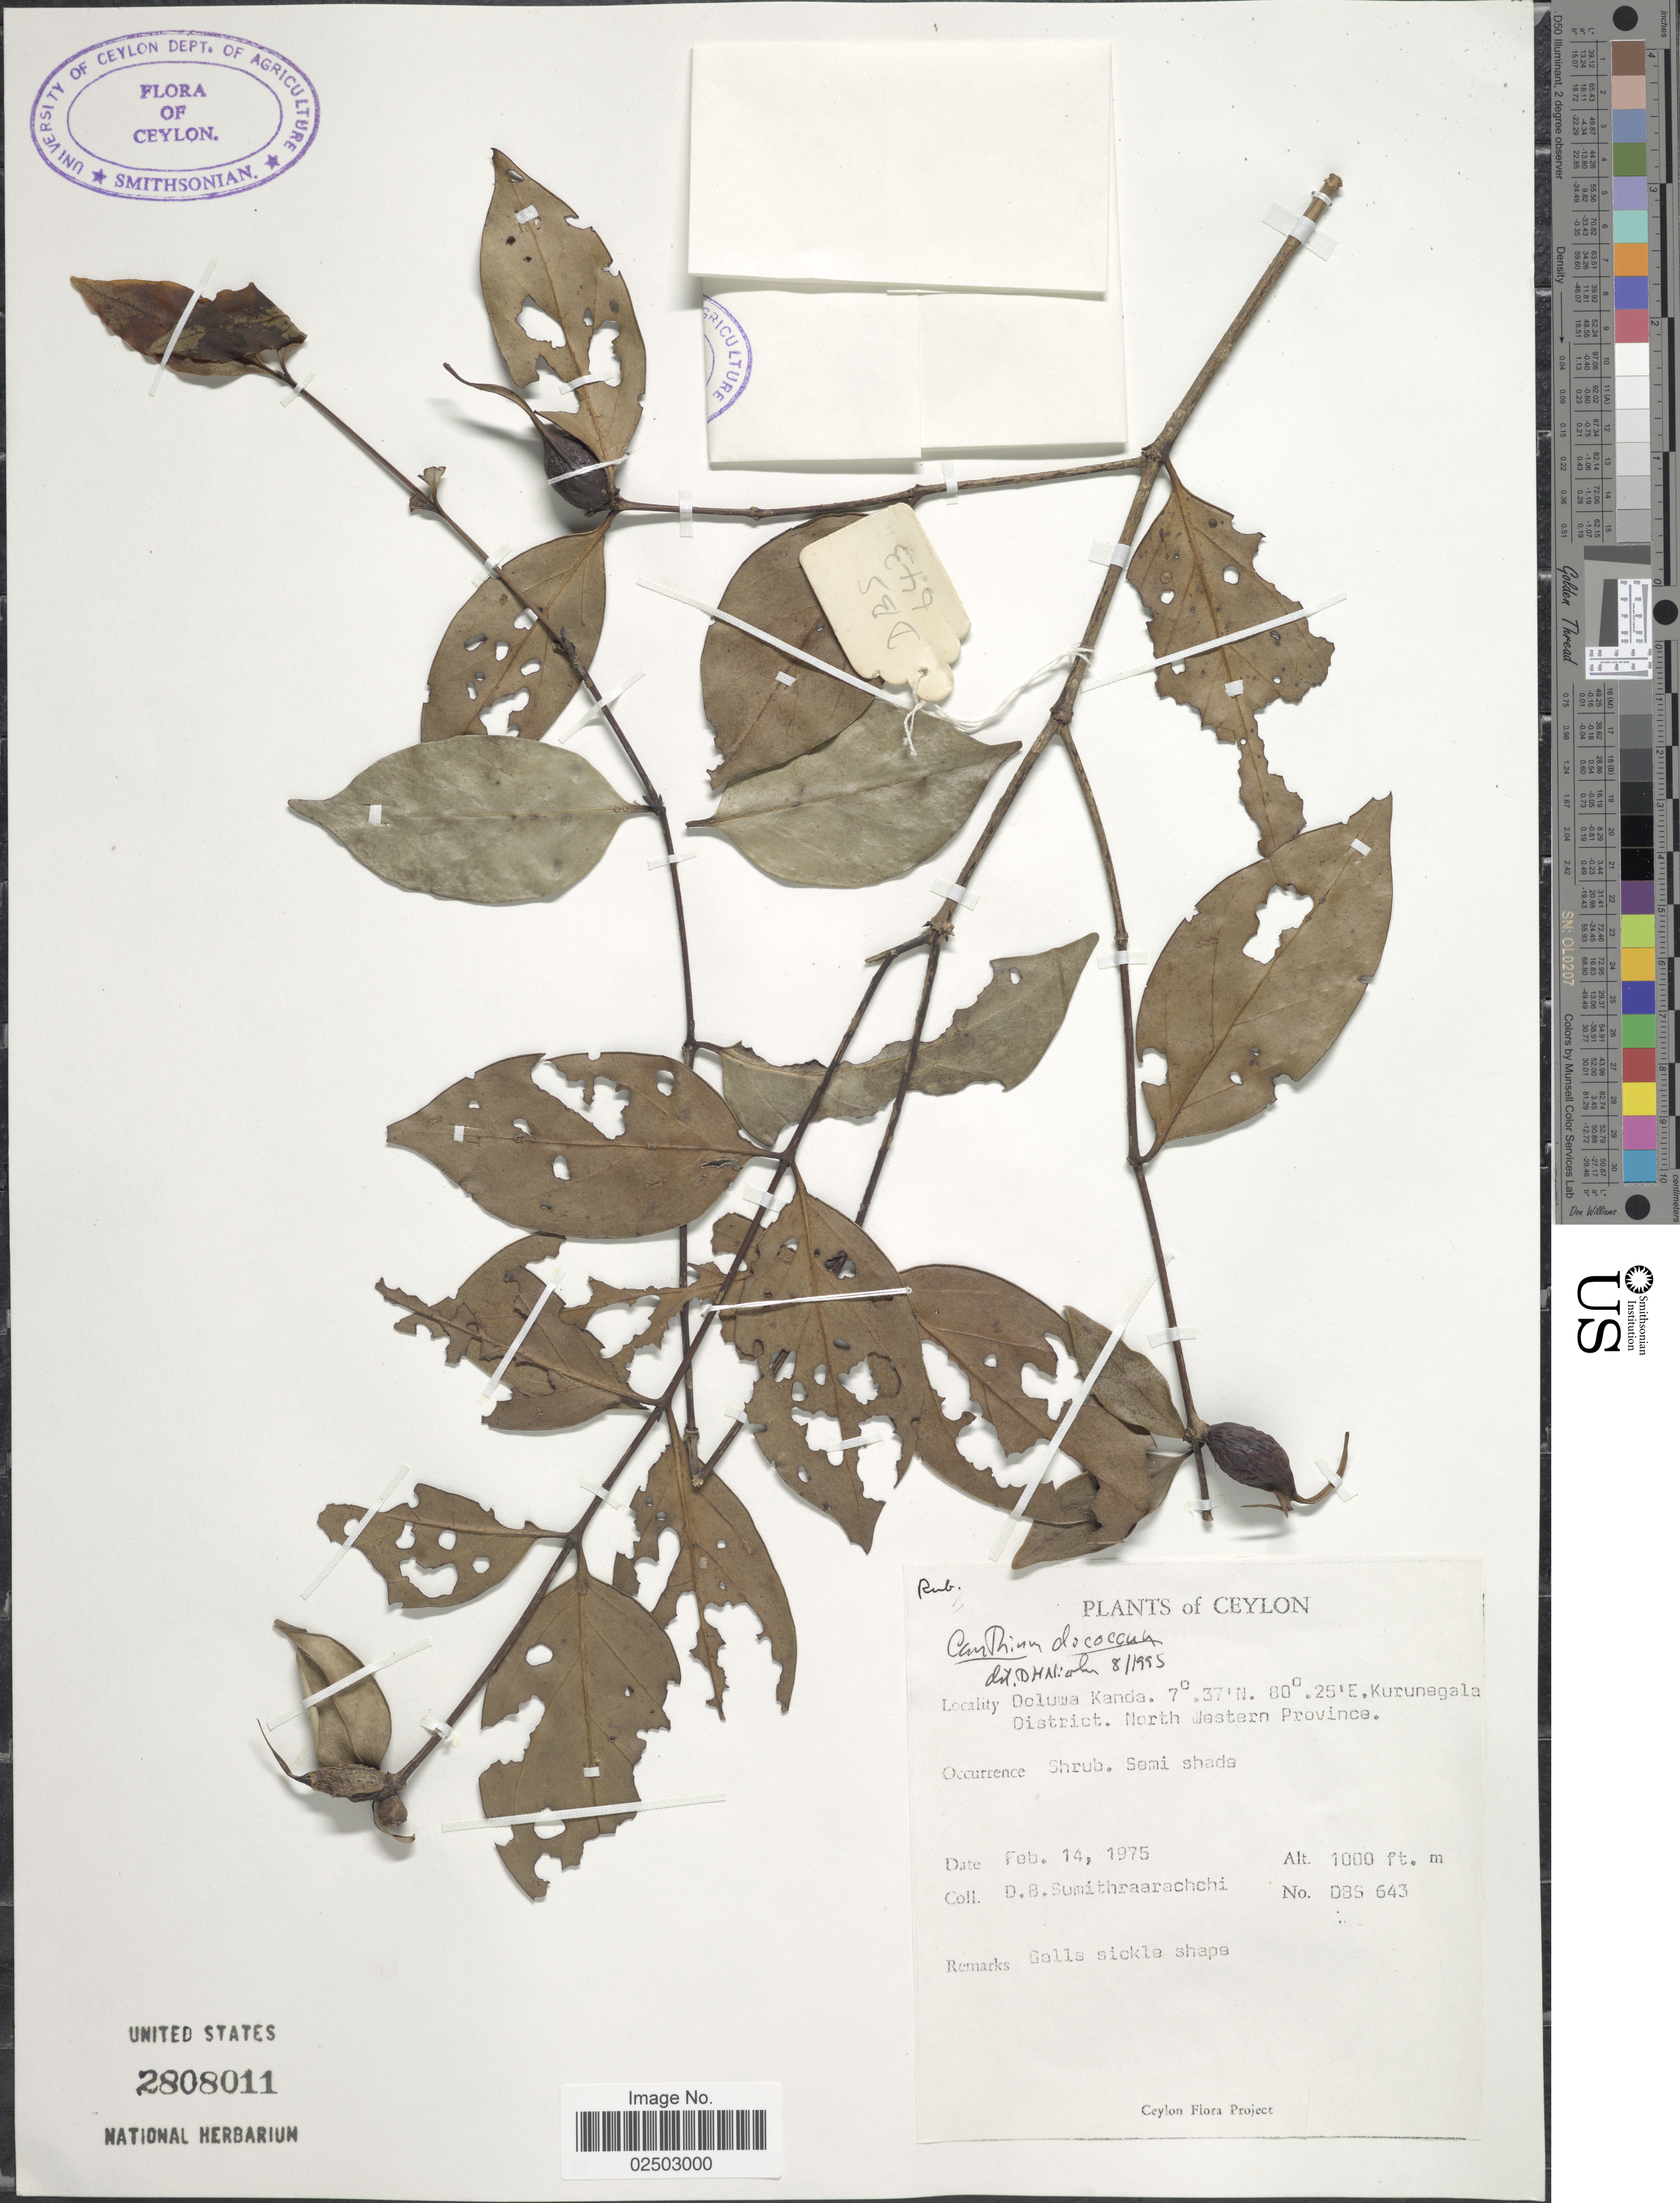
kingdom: Plantae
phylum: Tracheophyta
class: Magnoliopsida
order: Gentianales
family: Rubiaceae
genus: Canthium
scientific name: Canthium dicoccum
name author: (Gaertn.) Merr.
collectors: D. B. Sumithraarachchi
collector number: DBS643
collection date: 1975-02-14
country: Sri Lanka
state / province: North Western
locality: Ceylon, Deluwa Kanda, Kurunegala District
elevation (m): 305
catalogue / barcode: US 2808011